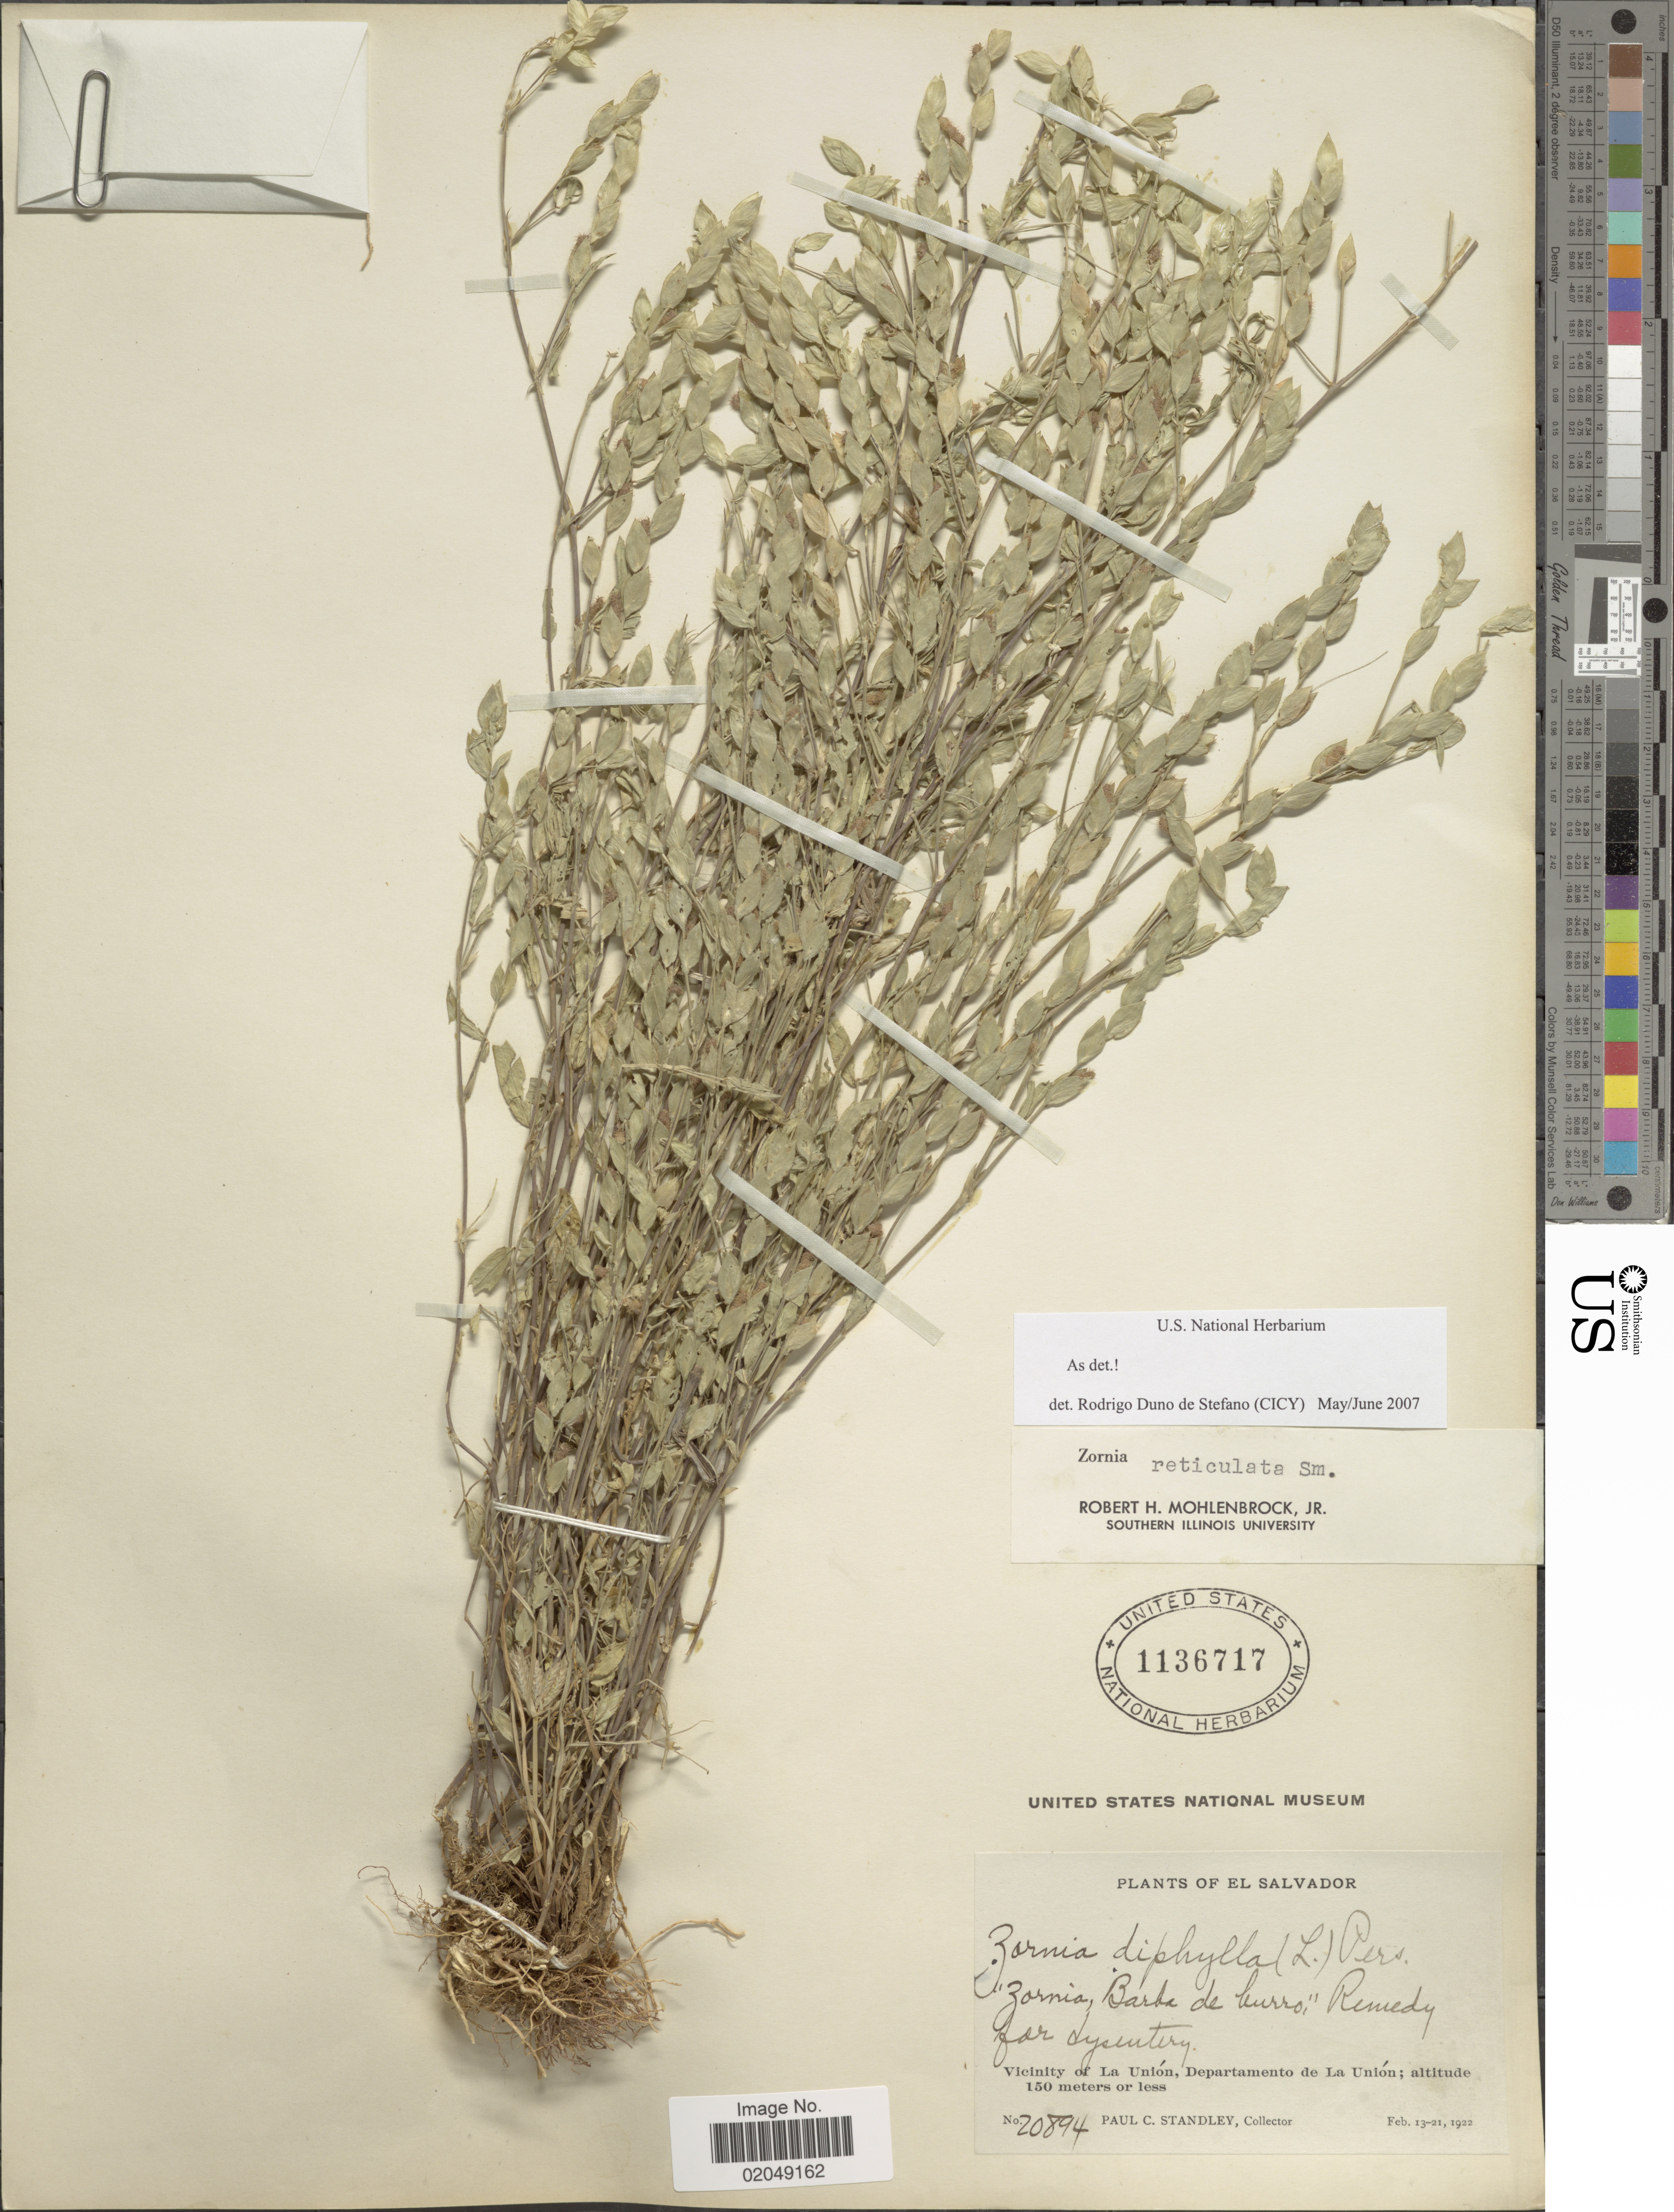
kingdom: Plantae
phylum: Tracheophyta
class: Magnoliopsida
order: Fabales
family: Fabaceae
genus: Zornia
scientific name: Zornia reticulata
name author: Sm.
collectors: P. C. Standley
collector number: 20894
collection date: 1922-02-13/1922-02-21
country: El Salvador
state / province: La Union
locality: Zornia Barba de Curro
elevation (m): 150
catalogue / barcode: US 1136717